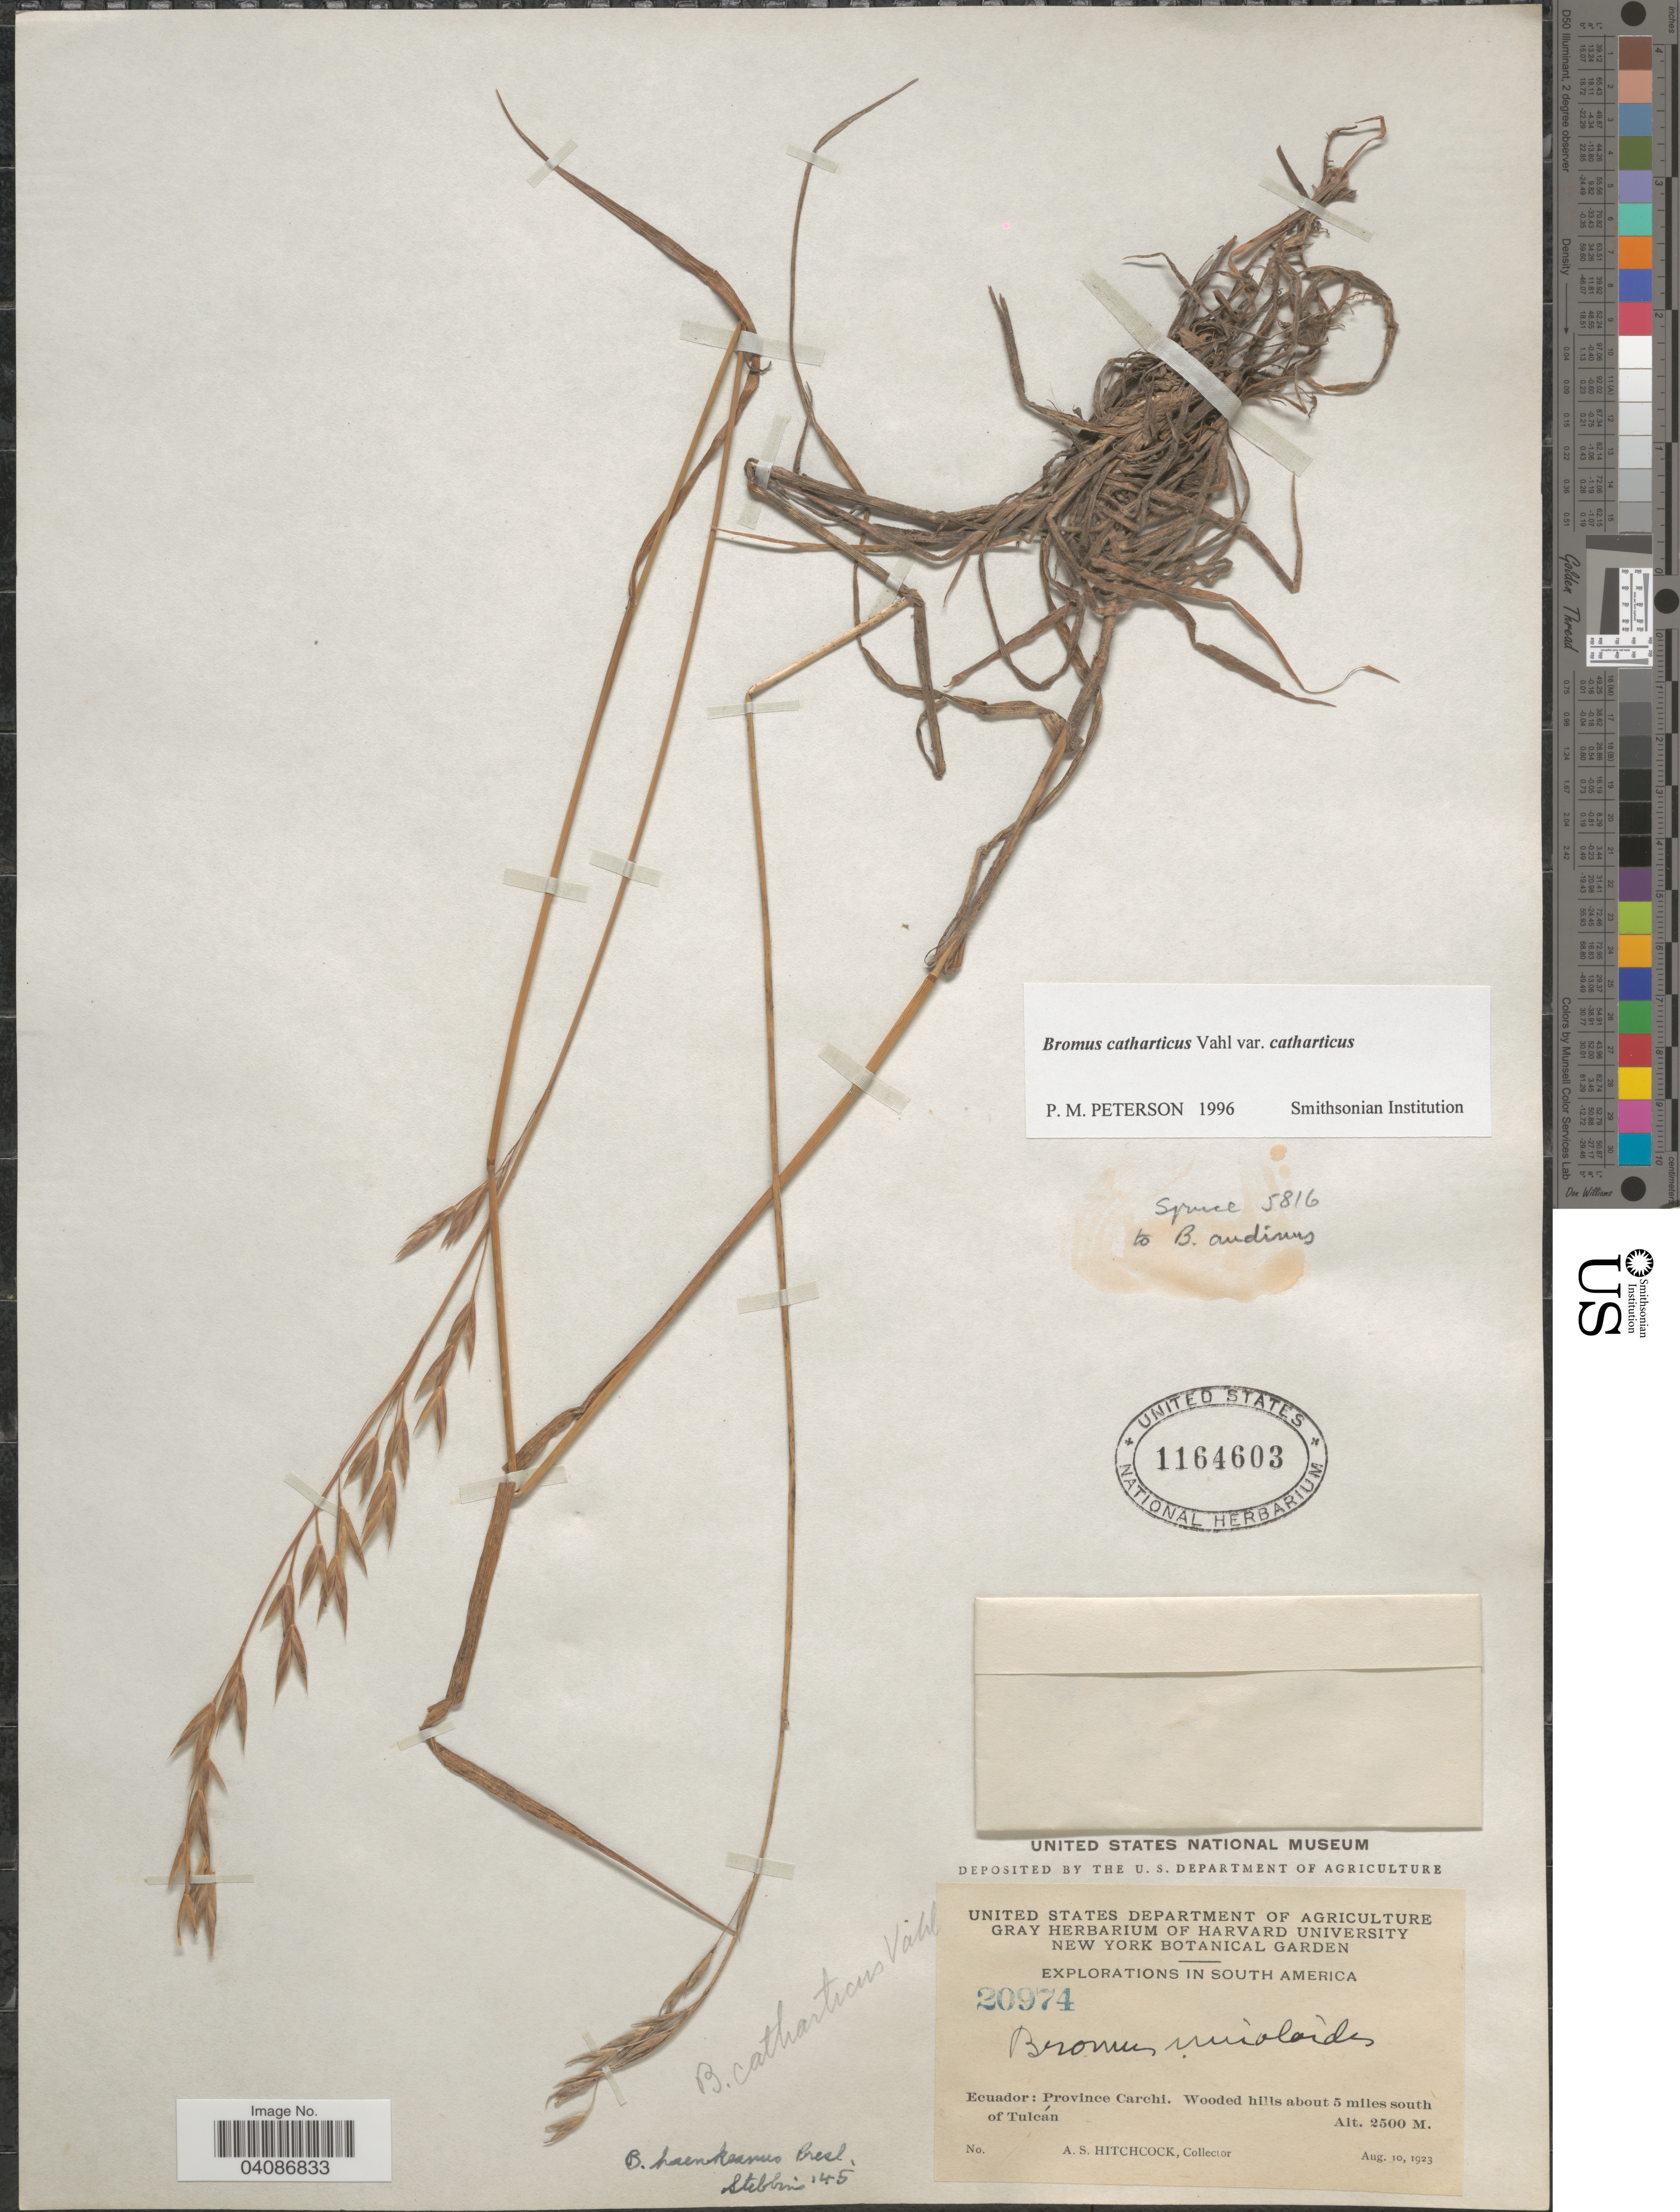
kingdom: Plantae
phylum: Tracheophyta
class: Liliopsida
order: Poales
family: Poaceae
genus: Bromus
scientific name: Bromus catharticus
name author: Vahl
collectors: A. S. Hitchcock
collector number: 20974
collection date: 1923-08-10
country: Ecuador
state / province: Carchi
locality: Explorations in South America. Wooded hills about 5 miles south of Tulcán.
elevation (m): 2500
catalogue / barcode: US 1164603